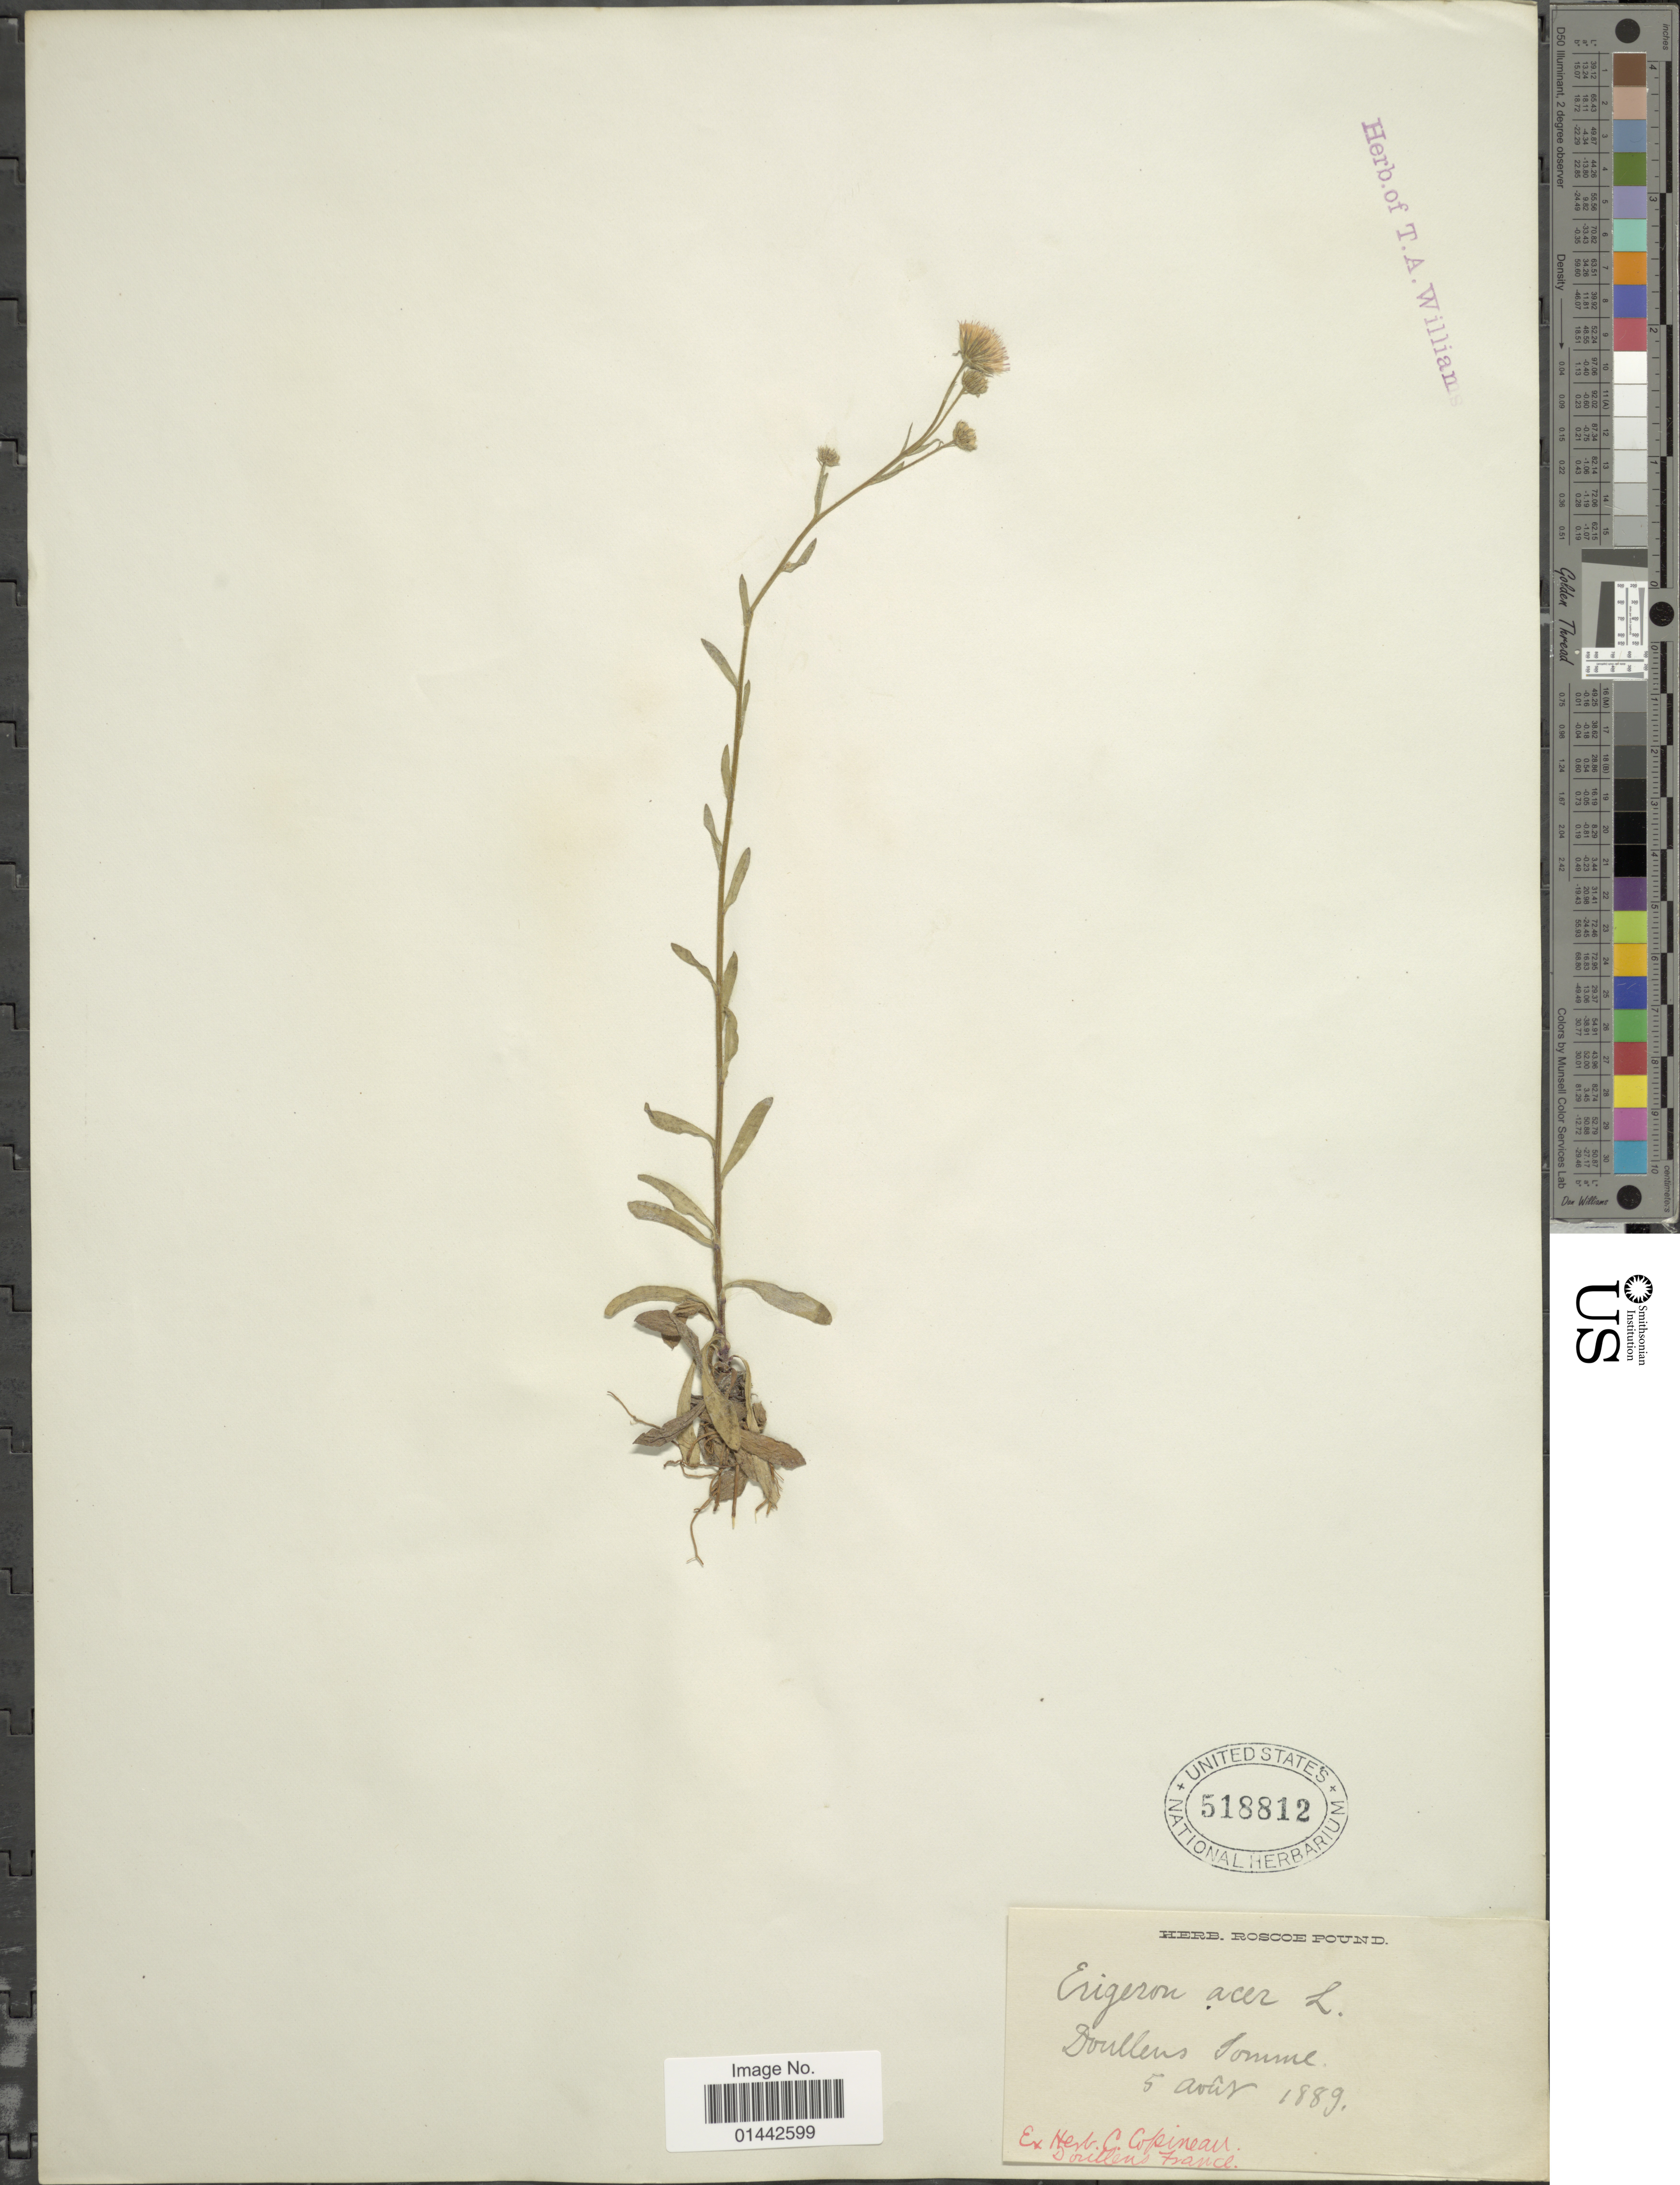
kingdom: Plantae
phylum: Tracheophyta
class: Magnoliopsida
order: Asterales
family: Asteraceae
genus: Erigeron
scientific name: Erigeron acris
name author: L.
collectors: ex herb. C. Copineau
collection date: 1889-08-05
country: France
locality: Dorillens Somme.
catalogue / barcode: US 518812